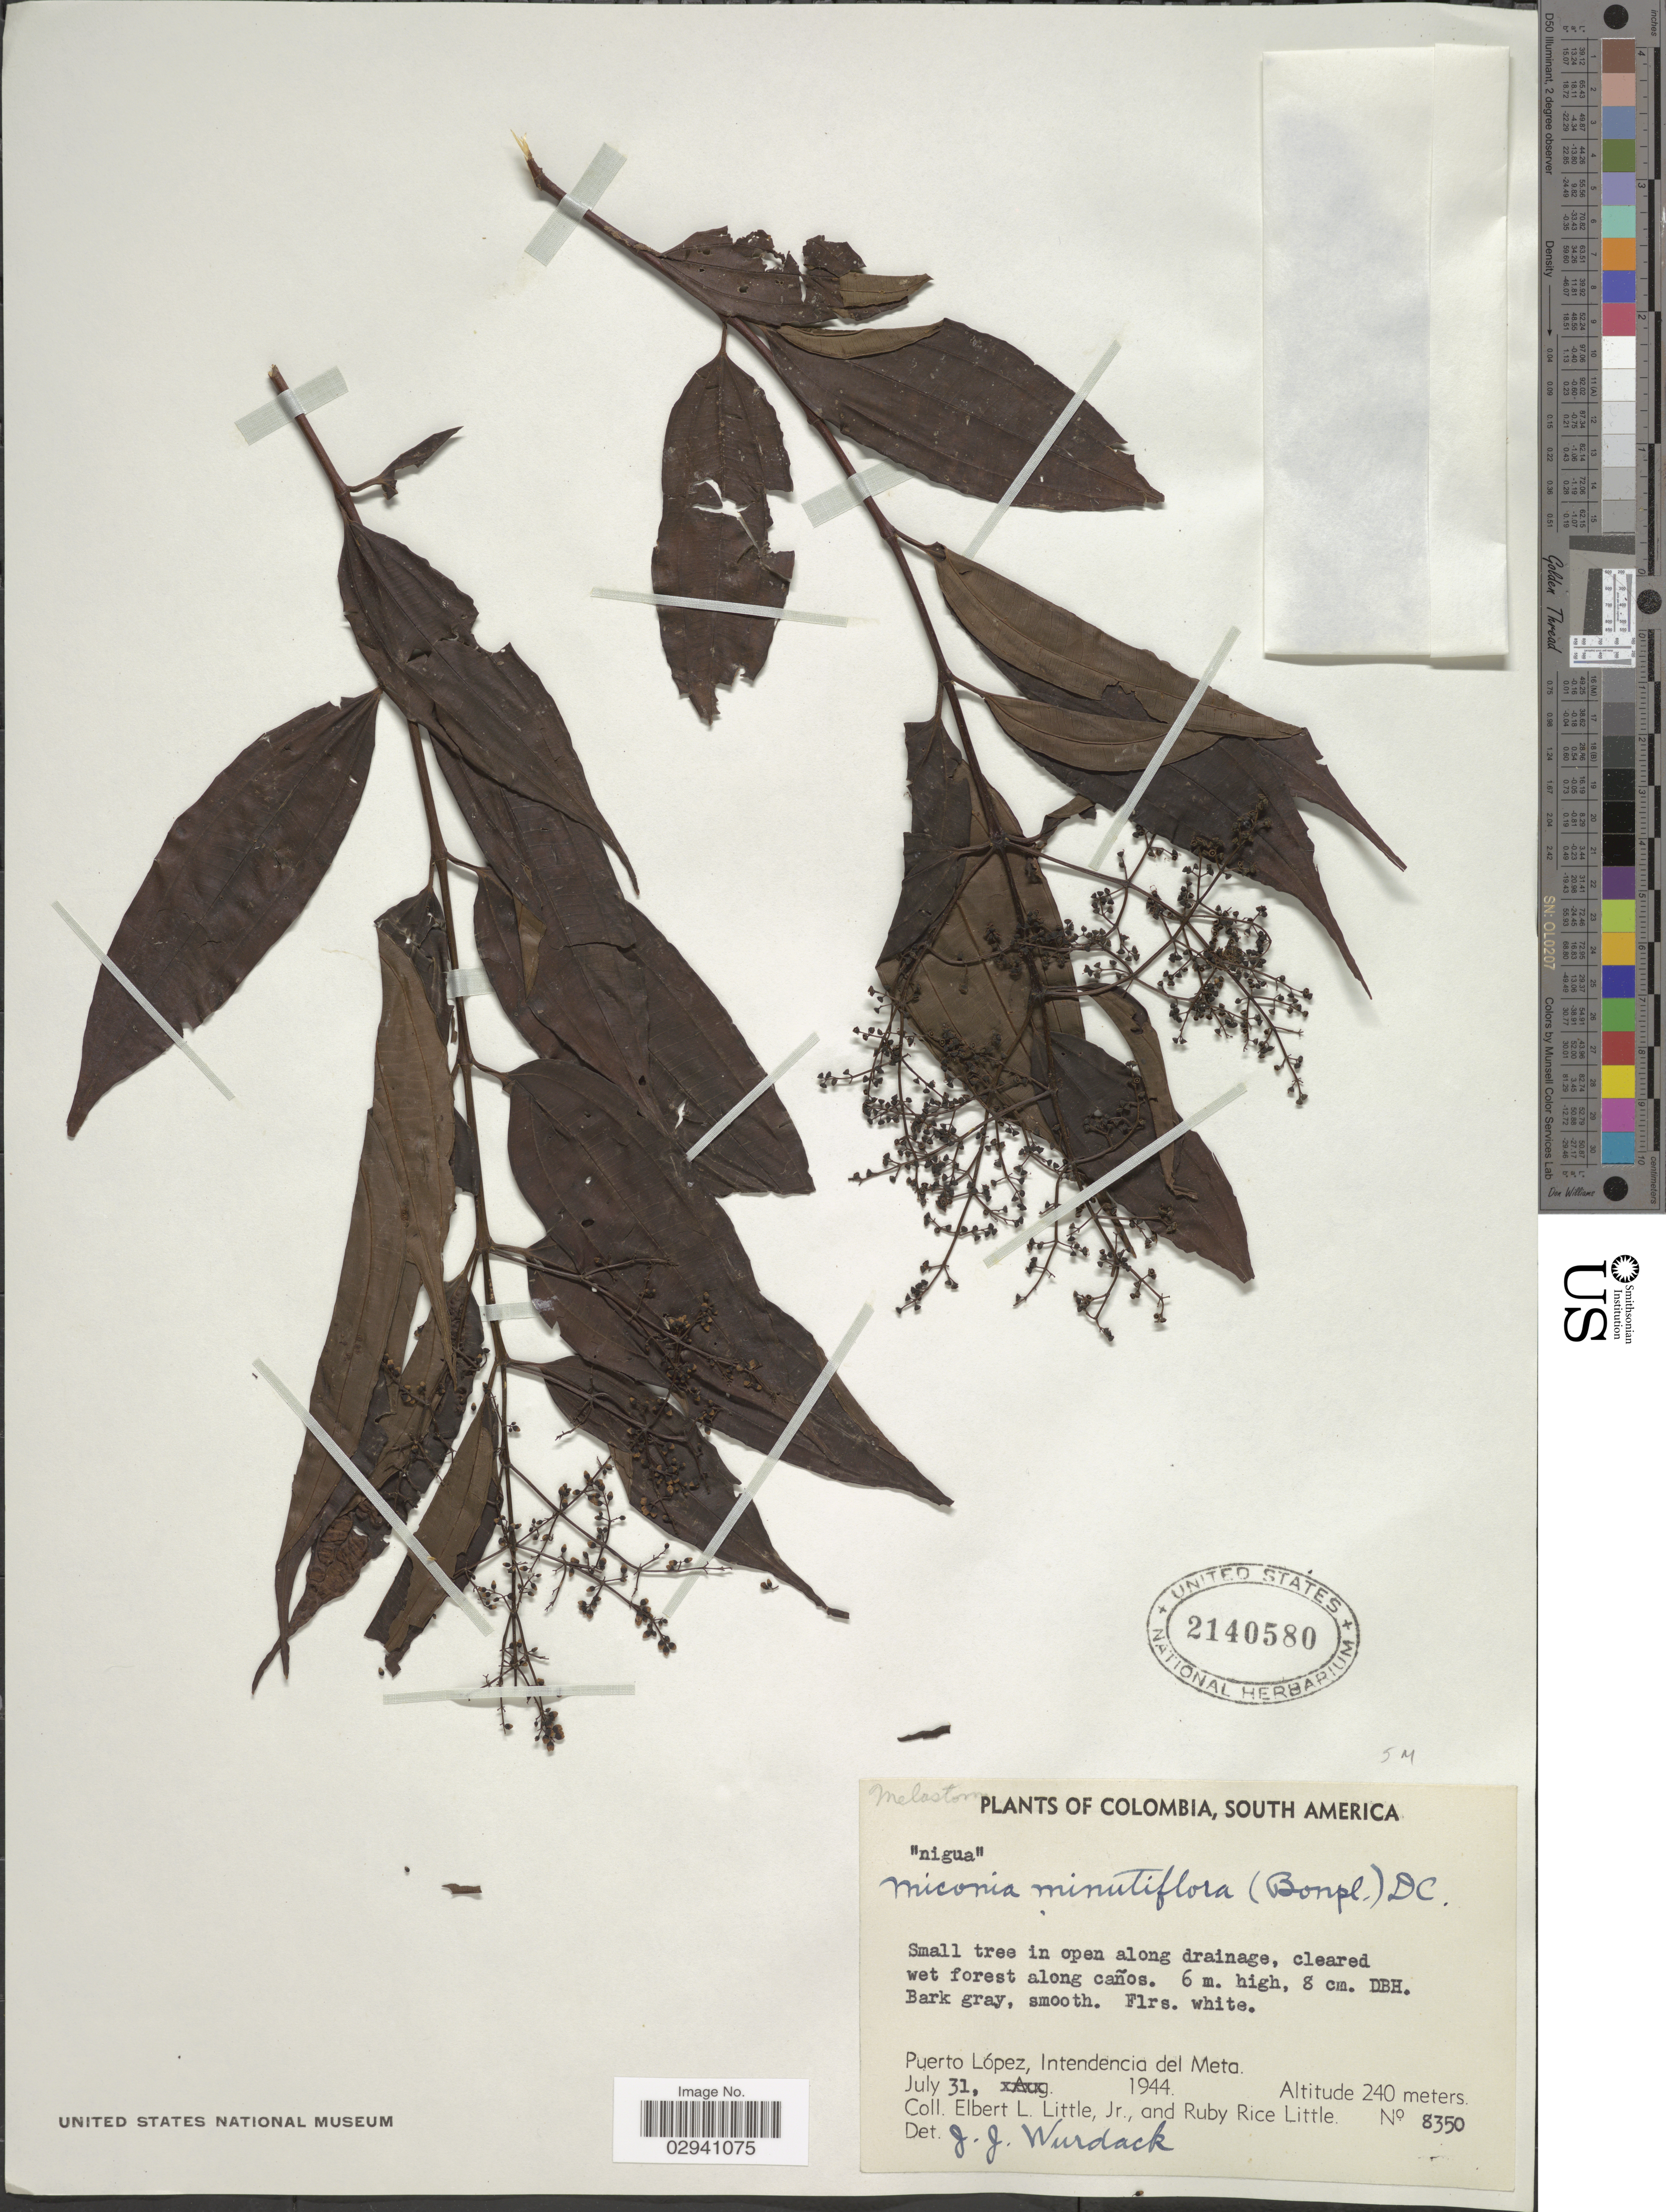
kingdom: Plantae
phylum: Tracheophyta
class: Magnoliopsida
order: Myrtales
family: Melastomataceae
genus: Miconia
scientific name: Miconia minutiflora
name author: (Bonpl.) DC.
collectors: E. L. Little & R. R. Little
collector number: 8350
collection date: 1944-07-31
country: Colombia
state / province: Meta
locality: Puerto López, Intendencia del Meta.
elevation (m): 240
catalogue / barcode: US 2140580